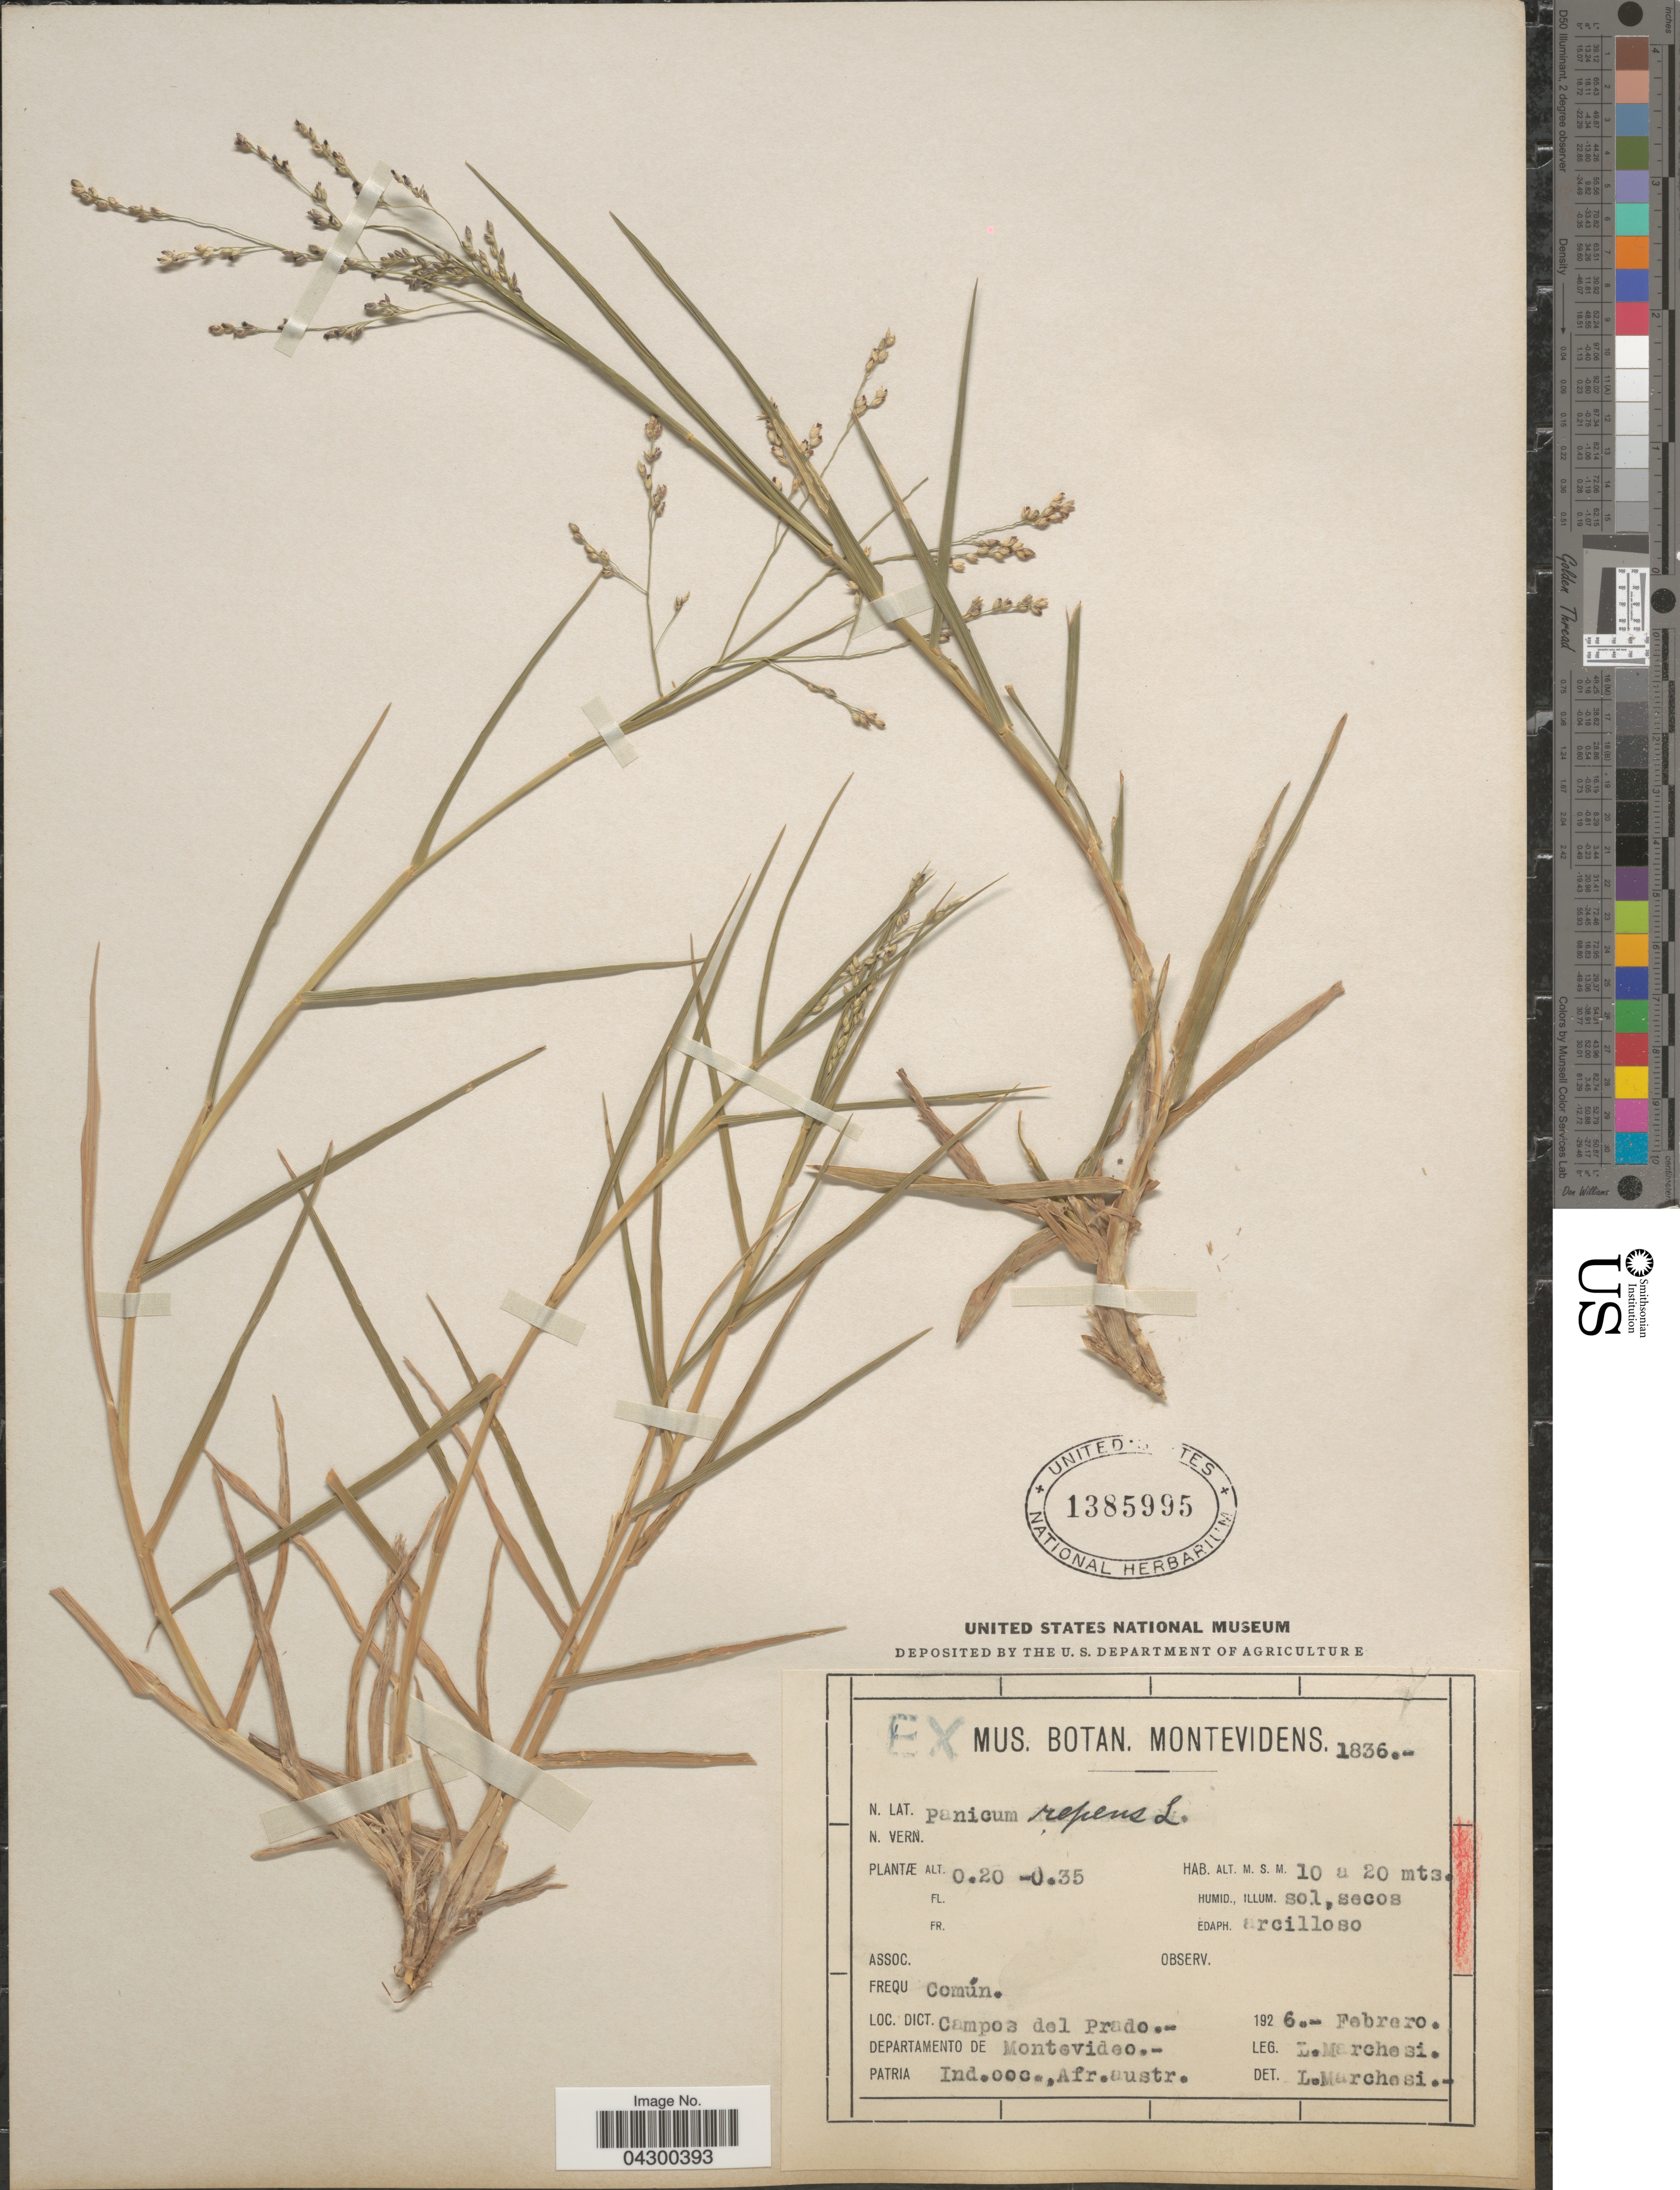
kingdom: Plantae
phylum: Tracheophyta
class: Liliopsida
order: Poales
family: Poaceae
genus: Panicum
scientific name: Panicum repens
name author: L.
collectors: L. Marchesi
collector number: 1836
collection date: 1926-02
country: Uruguay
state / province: Montevideo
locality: Loc. Dict. Campos del Prado. Dapartamento de Montevideo. Patria Ind. occ., Afr. austr.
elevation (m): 10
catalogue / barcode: US 1385995